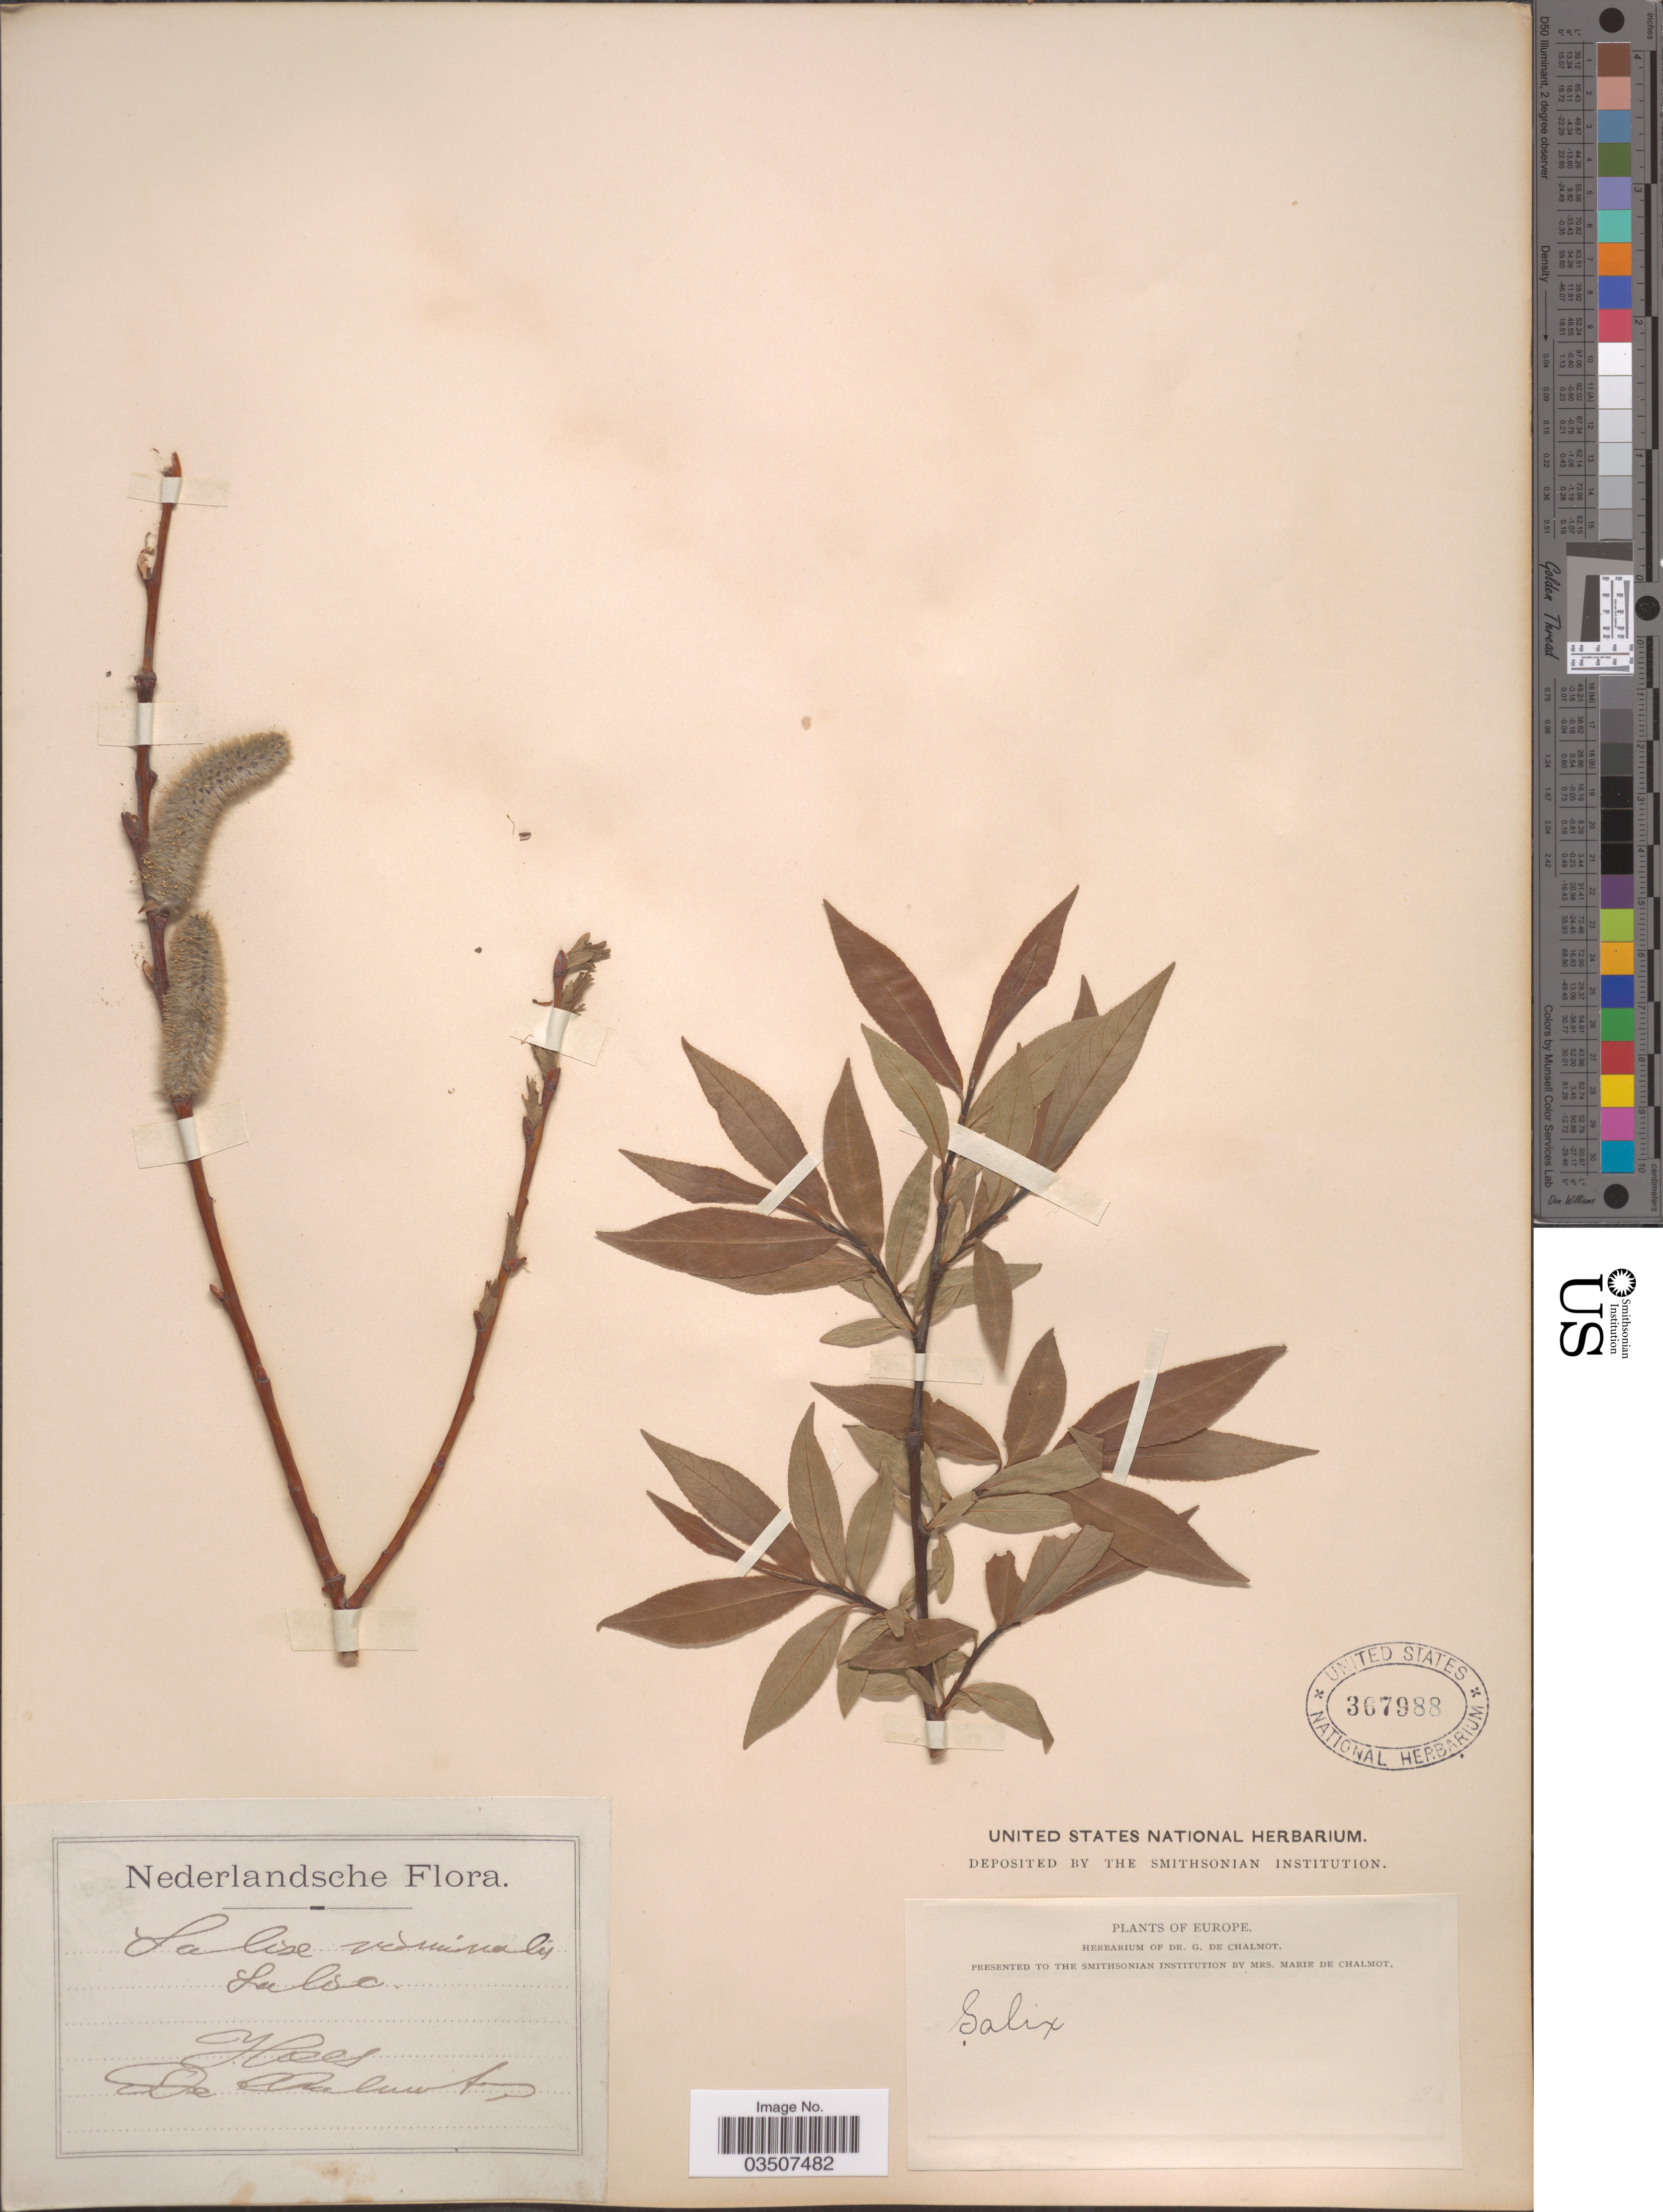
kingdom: Plantae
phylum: Tracheophyta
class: Magnoliopsida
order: Malpighiales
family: Salicaceae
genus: Salix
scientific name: Salix cordata x S. sericea Marshall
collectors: G. de Chalmot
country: Netherlands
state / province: Utrecht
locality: Europe. Hees.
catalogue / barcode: US 367988